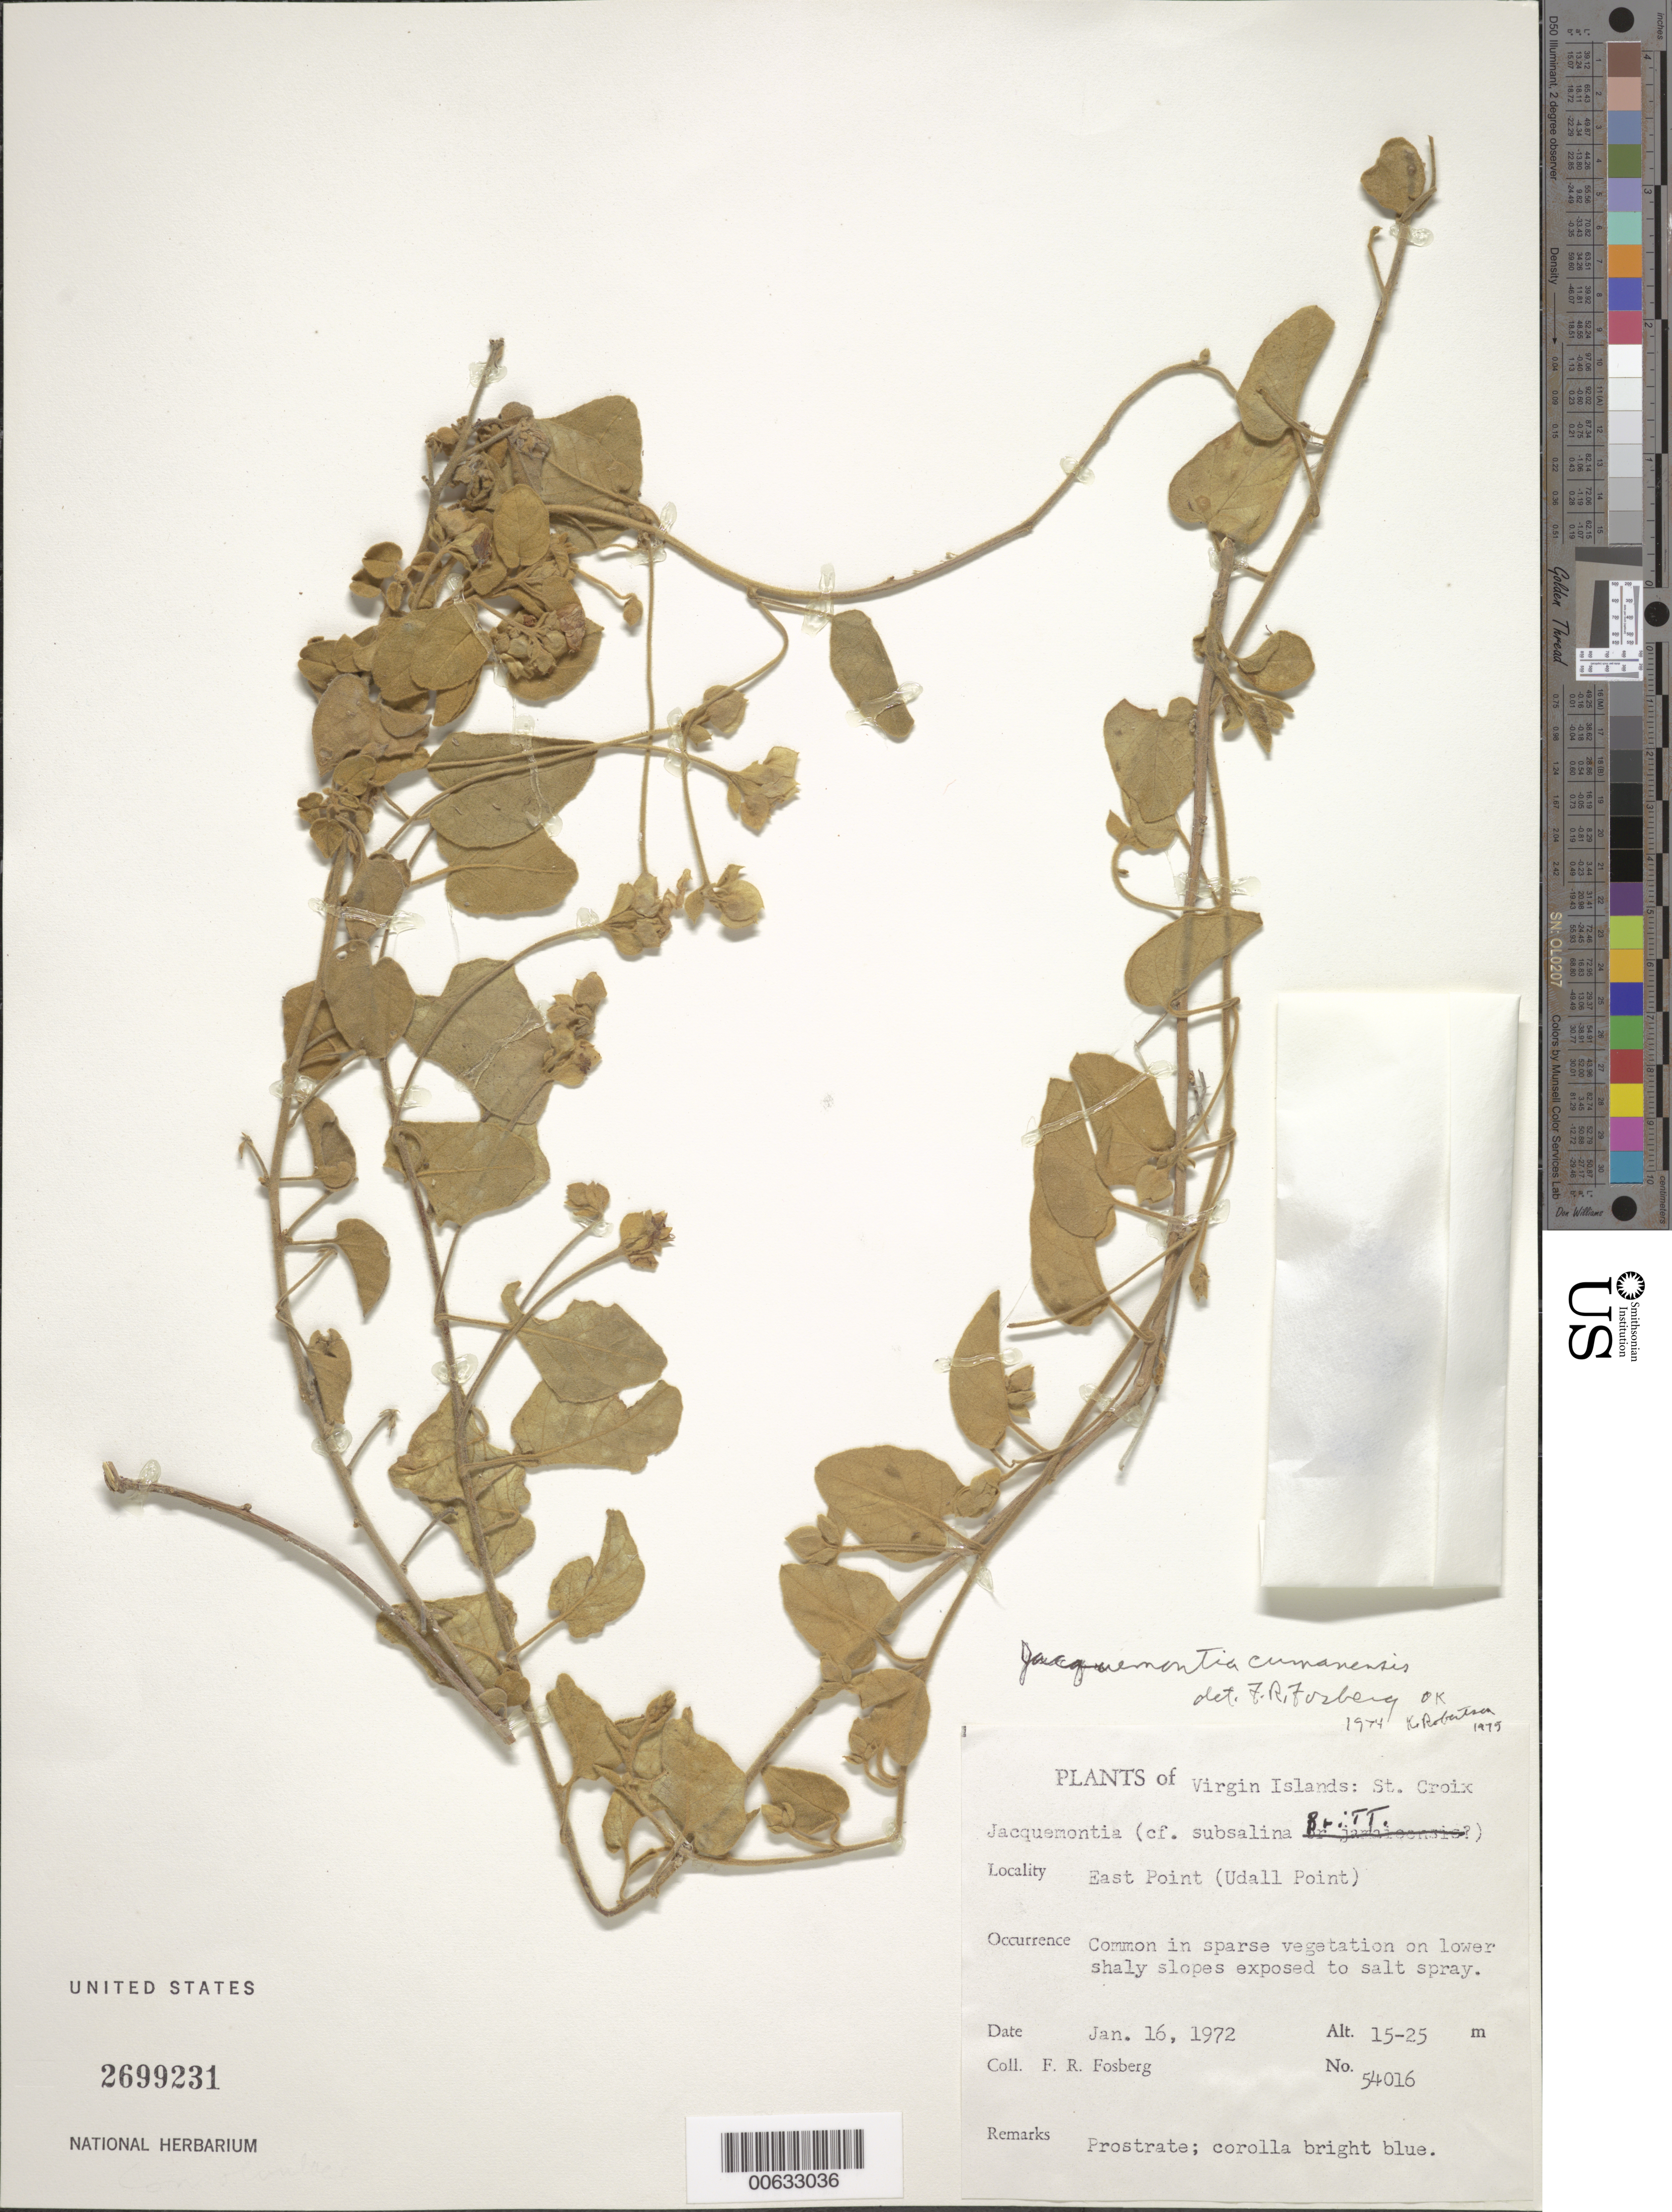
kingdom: Plantae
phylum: Tracheophyta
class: Magnoliopsida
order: Solanales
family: Convolvulaceae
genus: Jacquemontia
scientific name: Jacquemontia cumanensis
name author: (Kuntze) Kuntze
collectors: F. R. Fosberg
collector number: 54016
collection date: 1972-01-16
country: U.S. Virgin Islands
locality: Virgin Islands: St. Croix, East Point (Udall Point).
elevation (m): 15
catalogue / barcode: US 2699231